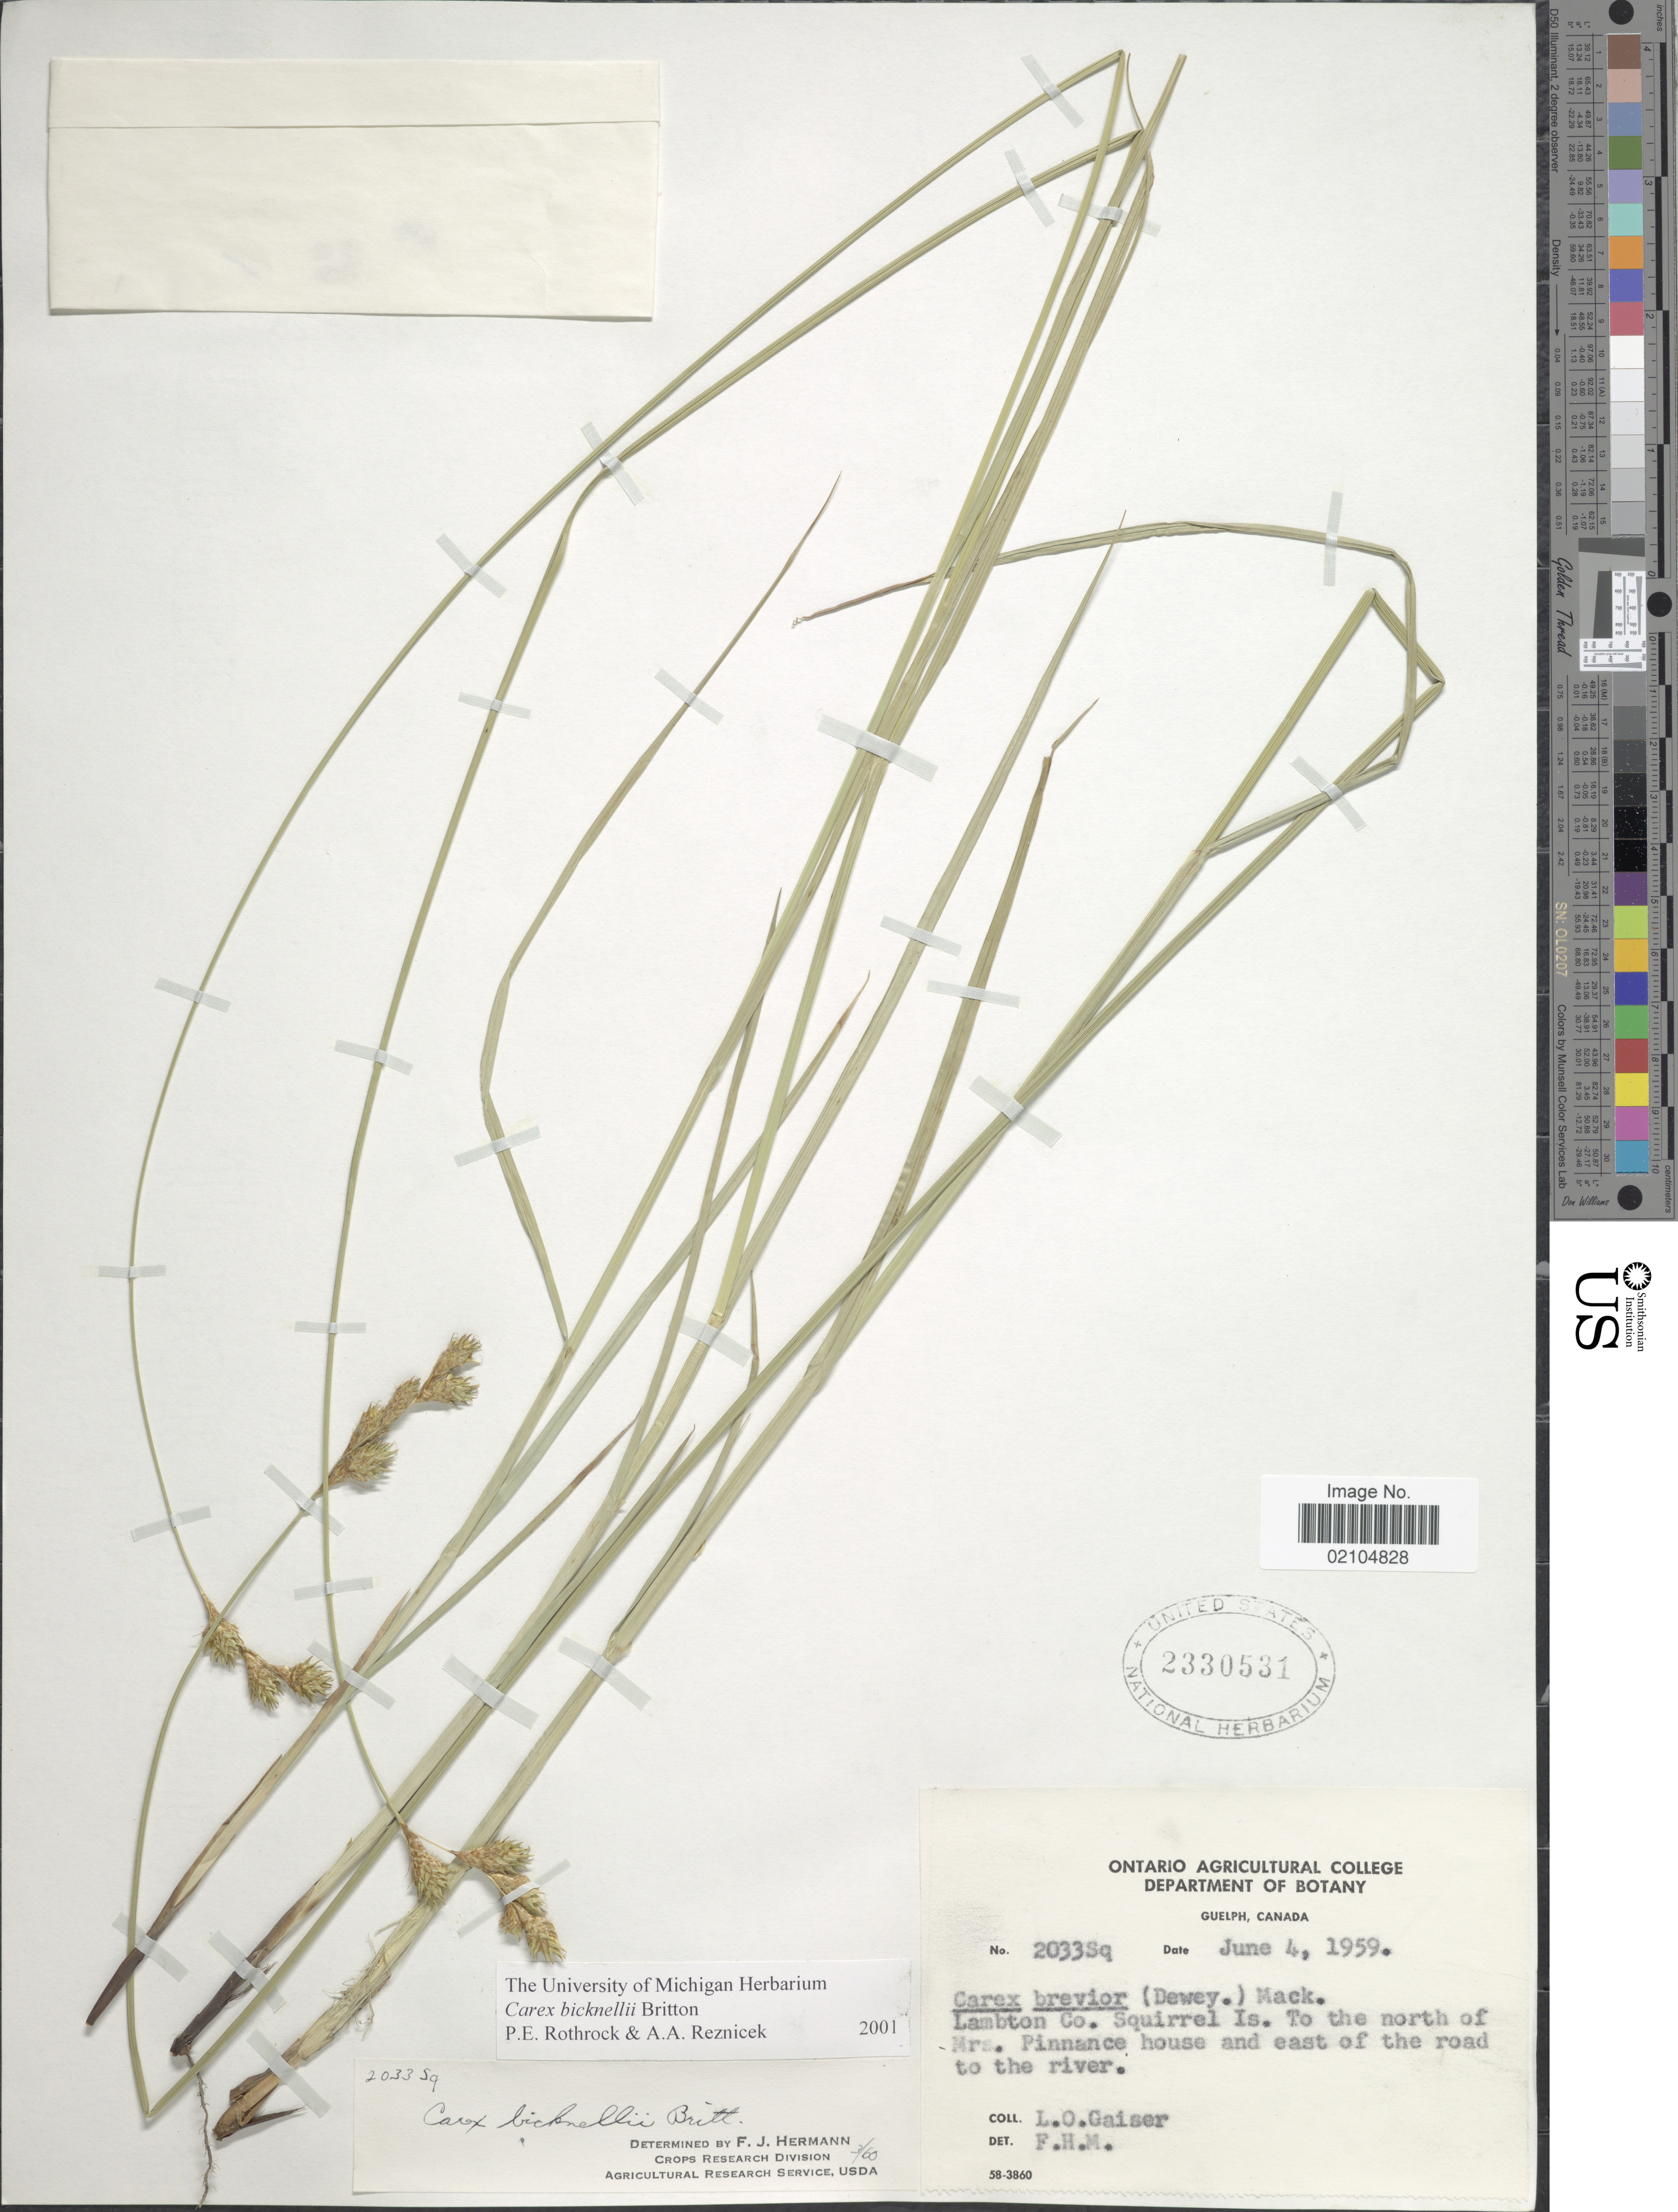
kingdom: Plantae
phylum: Tracheophyta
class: Liliopsida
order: Poales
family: Cyperaceae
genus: Carex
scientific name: Carex bicknellii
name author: Britton & A. Br.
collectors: L. Gaiser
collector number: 2033Sq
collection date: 1959-06-04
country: Canada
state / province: Ontario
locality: Lambton Co. Squirrel Is., to the north of Mrs. Pinnance house and east of the road to the river.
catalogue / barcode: US 2330531